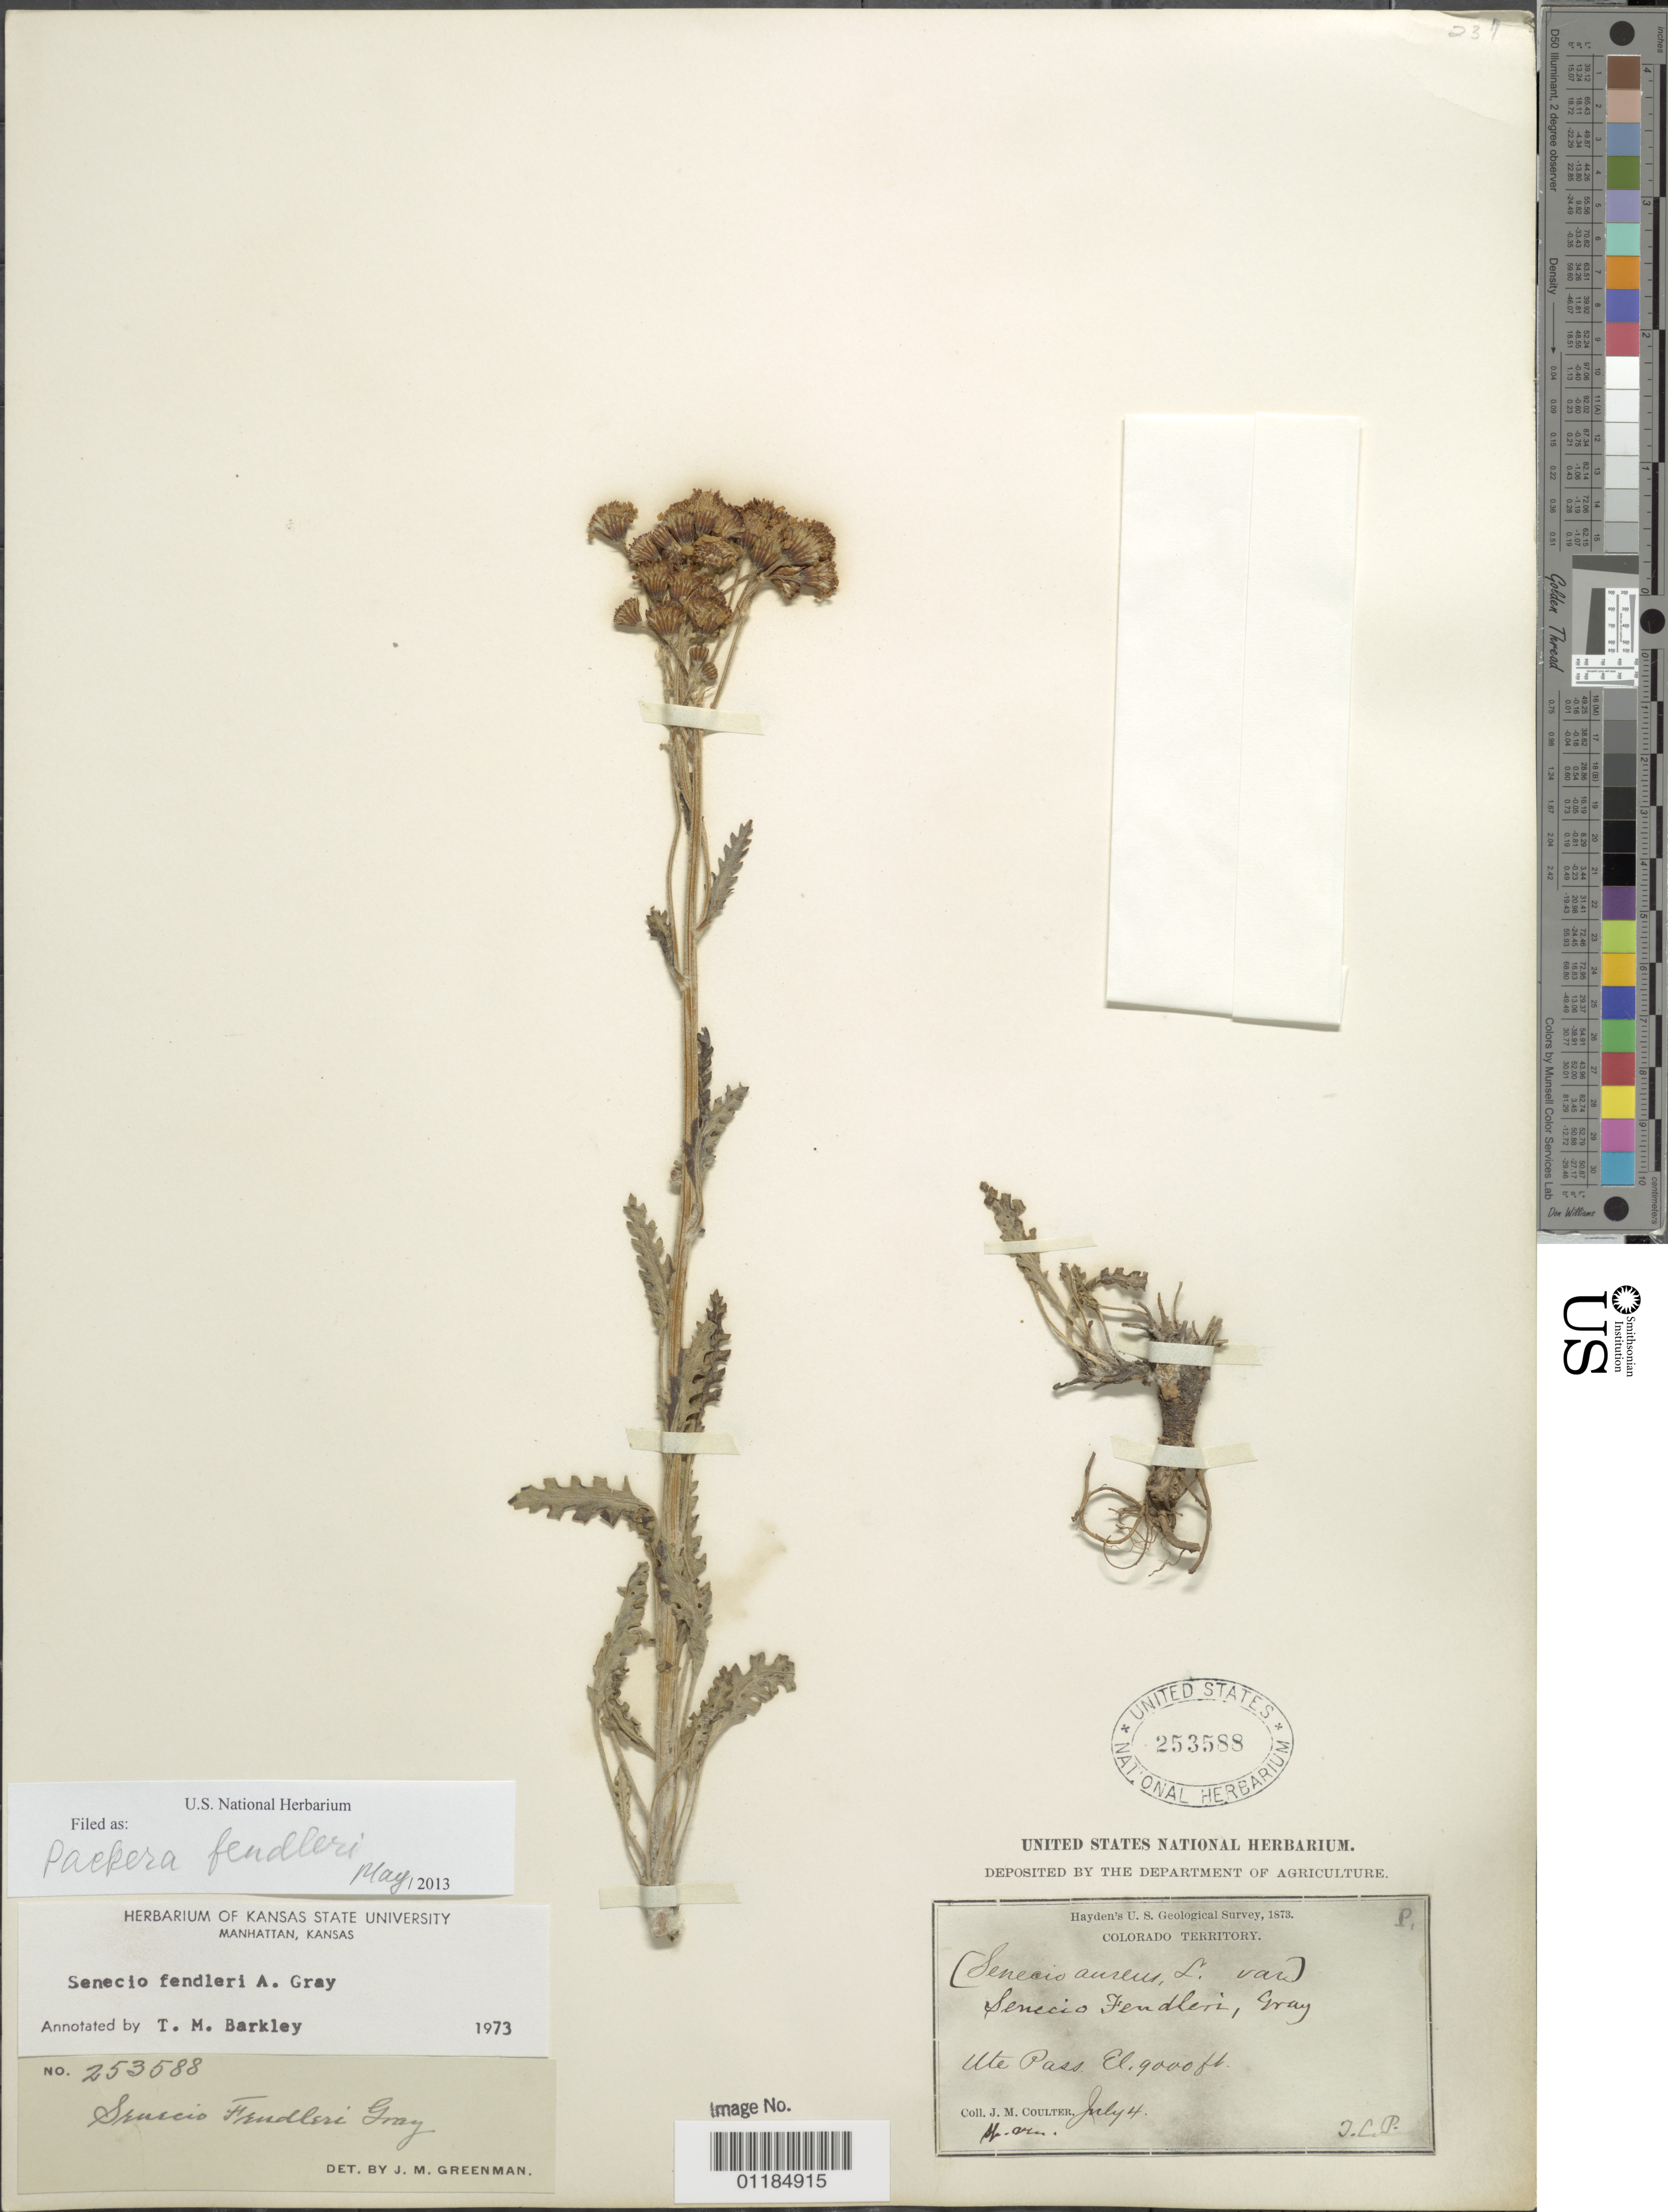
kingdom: Plantae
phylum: Tracheophyta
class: Magnoliopsida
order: Asterales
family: Asteraceae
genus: Packera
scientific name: Packera fendleri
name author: (A. Gray) W.A. Weber & Á. Löve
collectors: J. M. Coulter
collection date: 1873-07-04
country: United States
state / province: Colorado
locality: Ute Pass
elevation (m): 2743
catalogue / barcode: US 253588